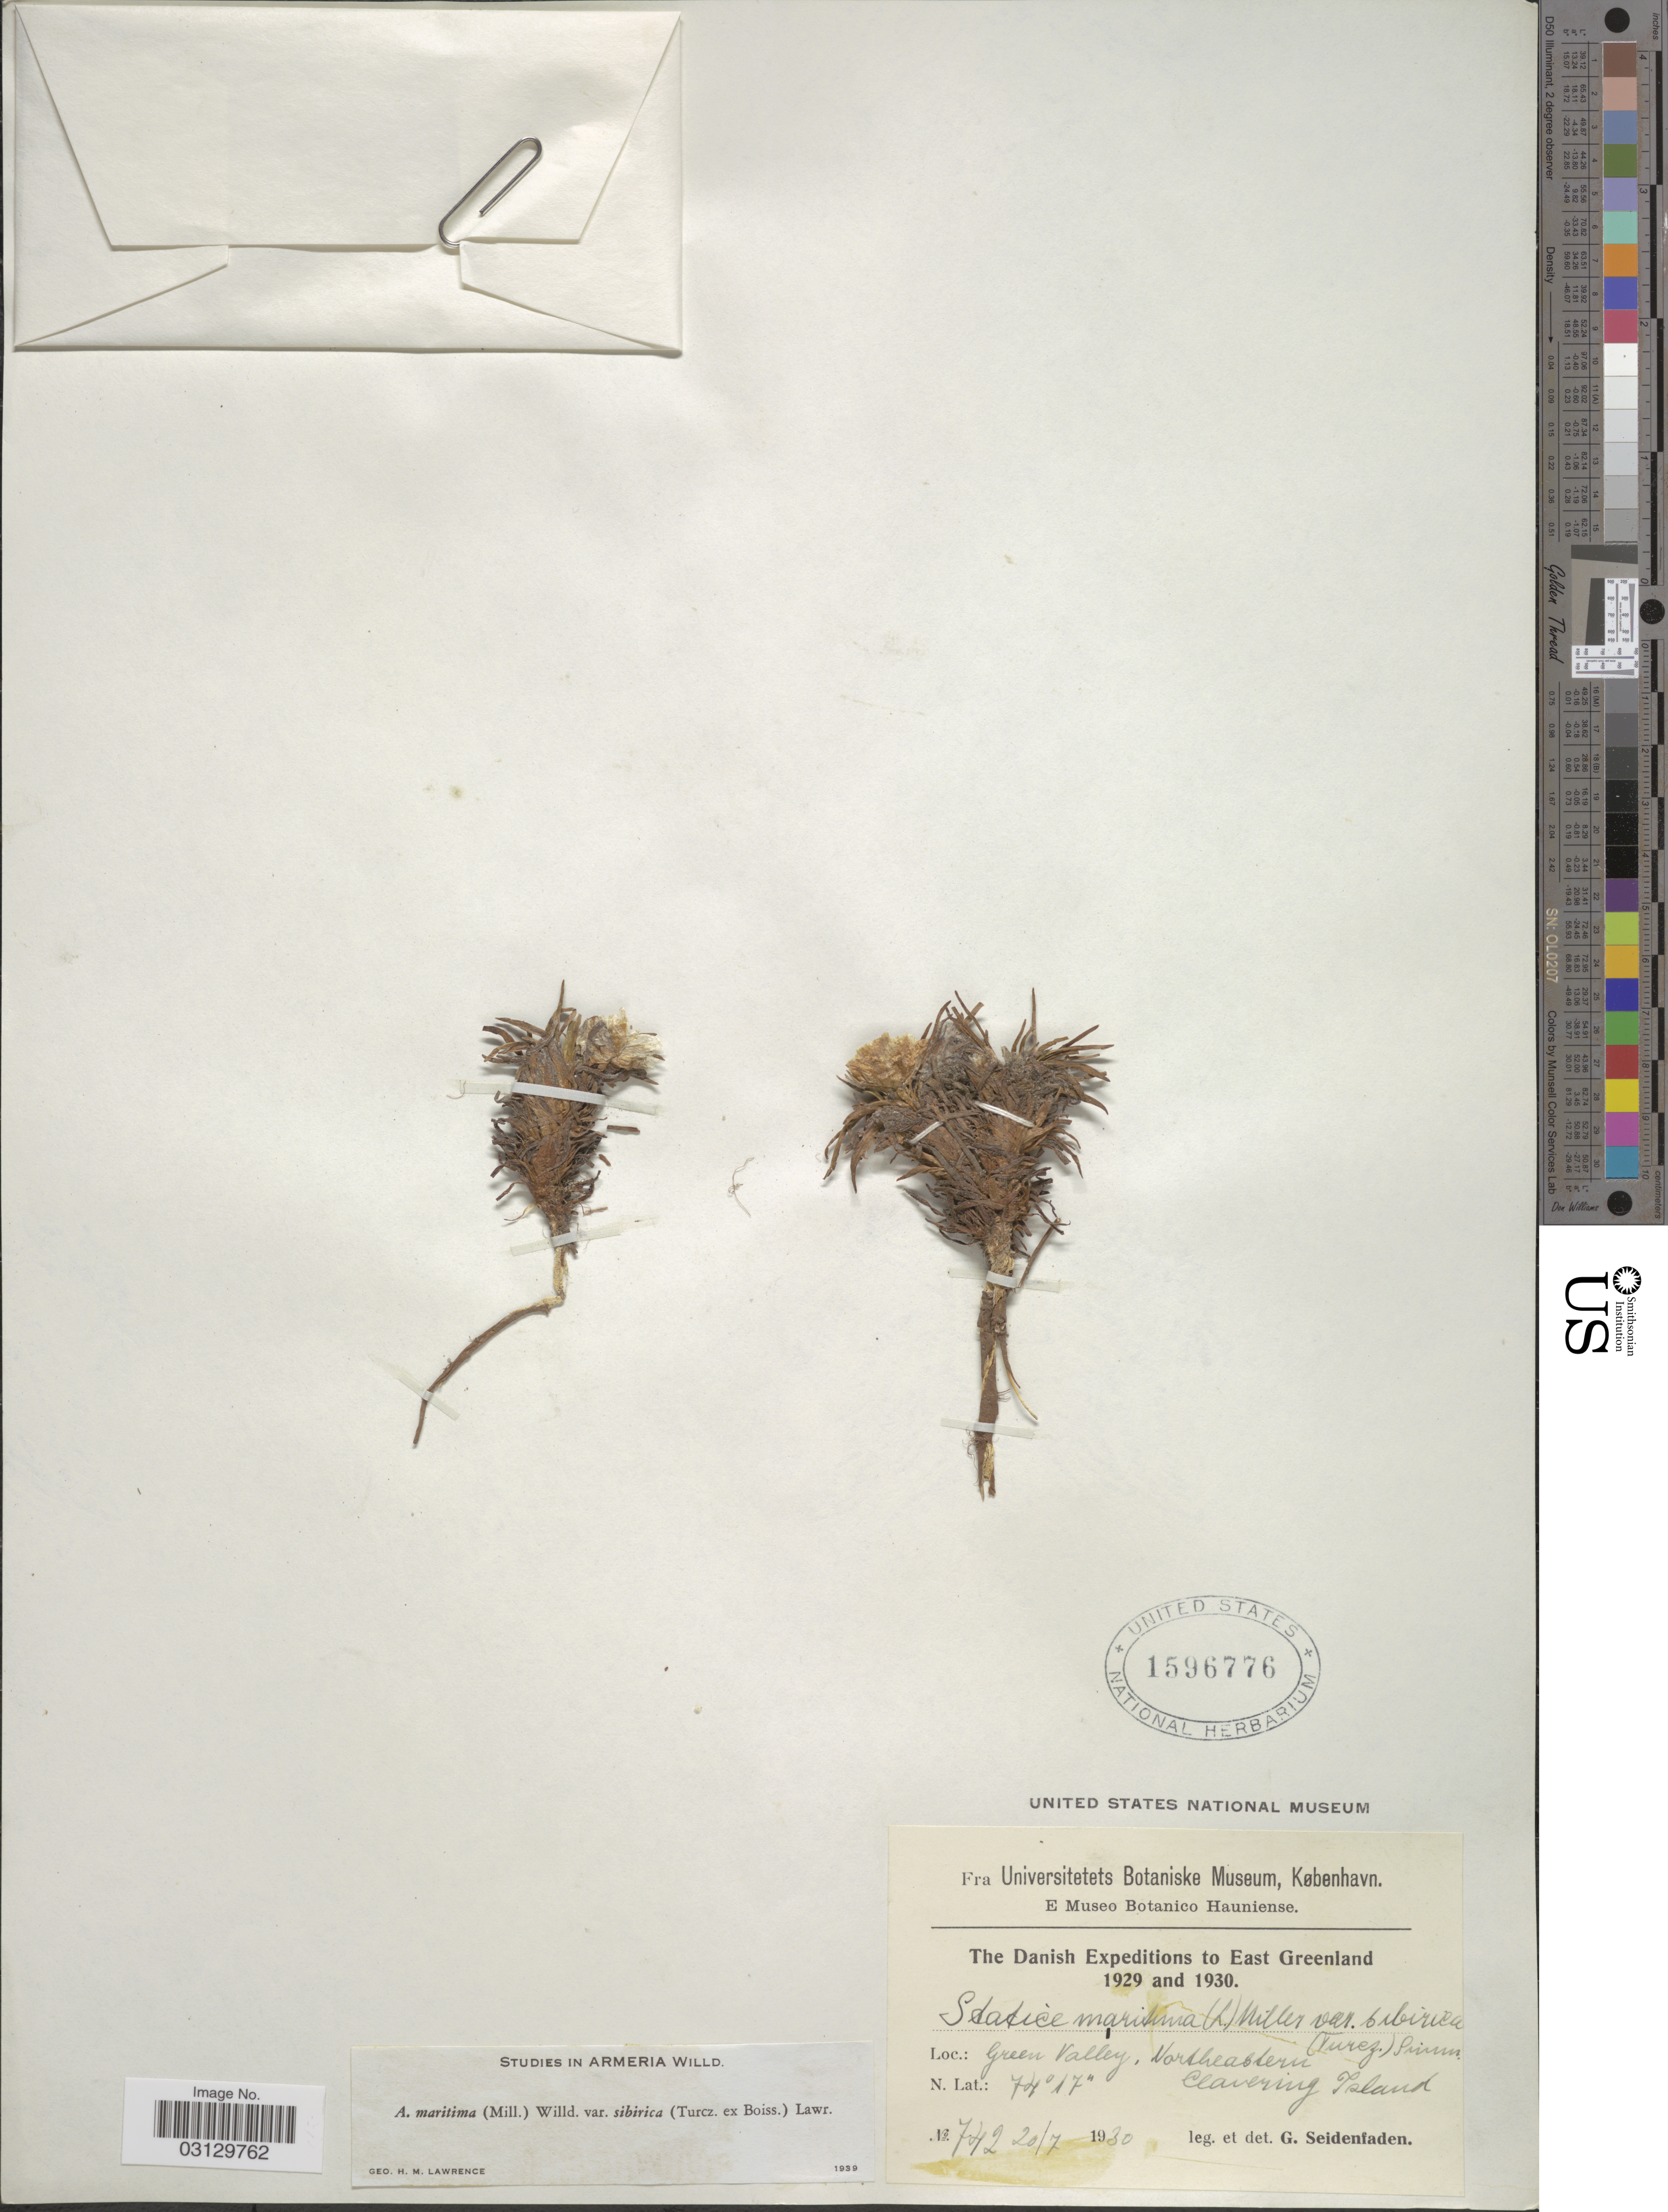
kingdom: Plantae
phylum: Tracheophyta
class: Magnoliopsida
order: Caryophyllales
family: Plumbaginaceae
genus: Armeria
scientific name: Armeria maritima subsp. sibirica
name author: (Turcz. ex Boiss.) Nyman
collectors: G. Seidenfaden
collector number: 742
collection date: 1930-07-20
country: Greenland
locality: East Greenland. Green Valley, Northeastern Clavering Island.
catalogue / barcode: US 1596776